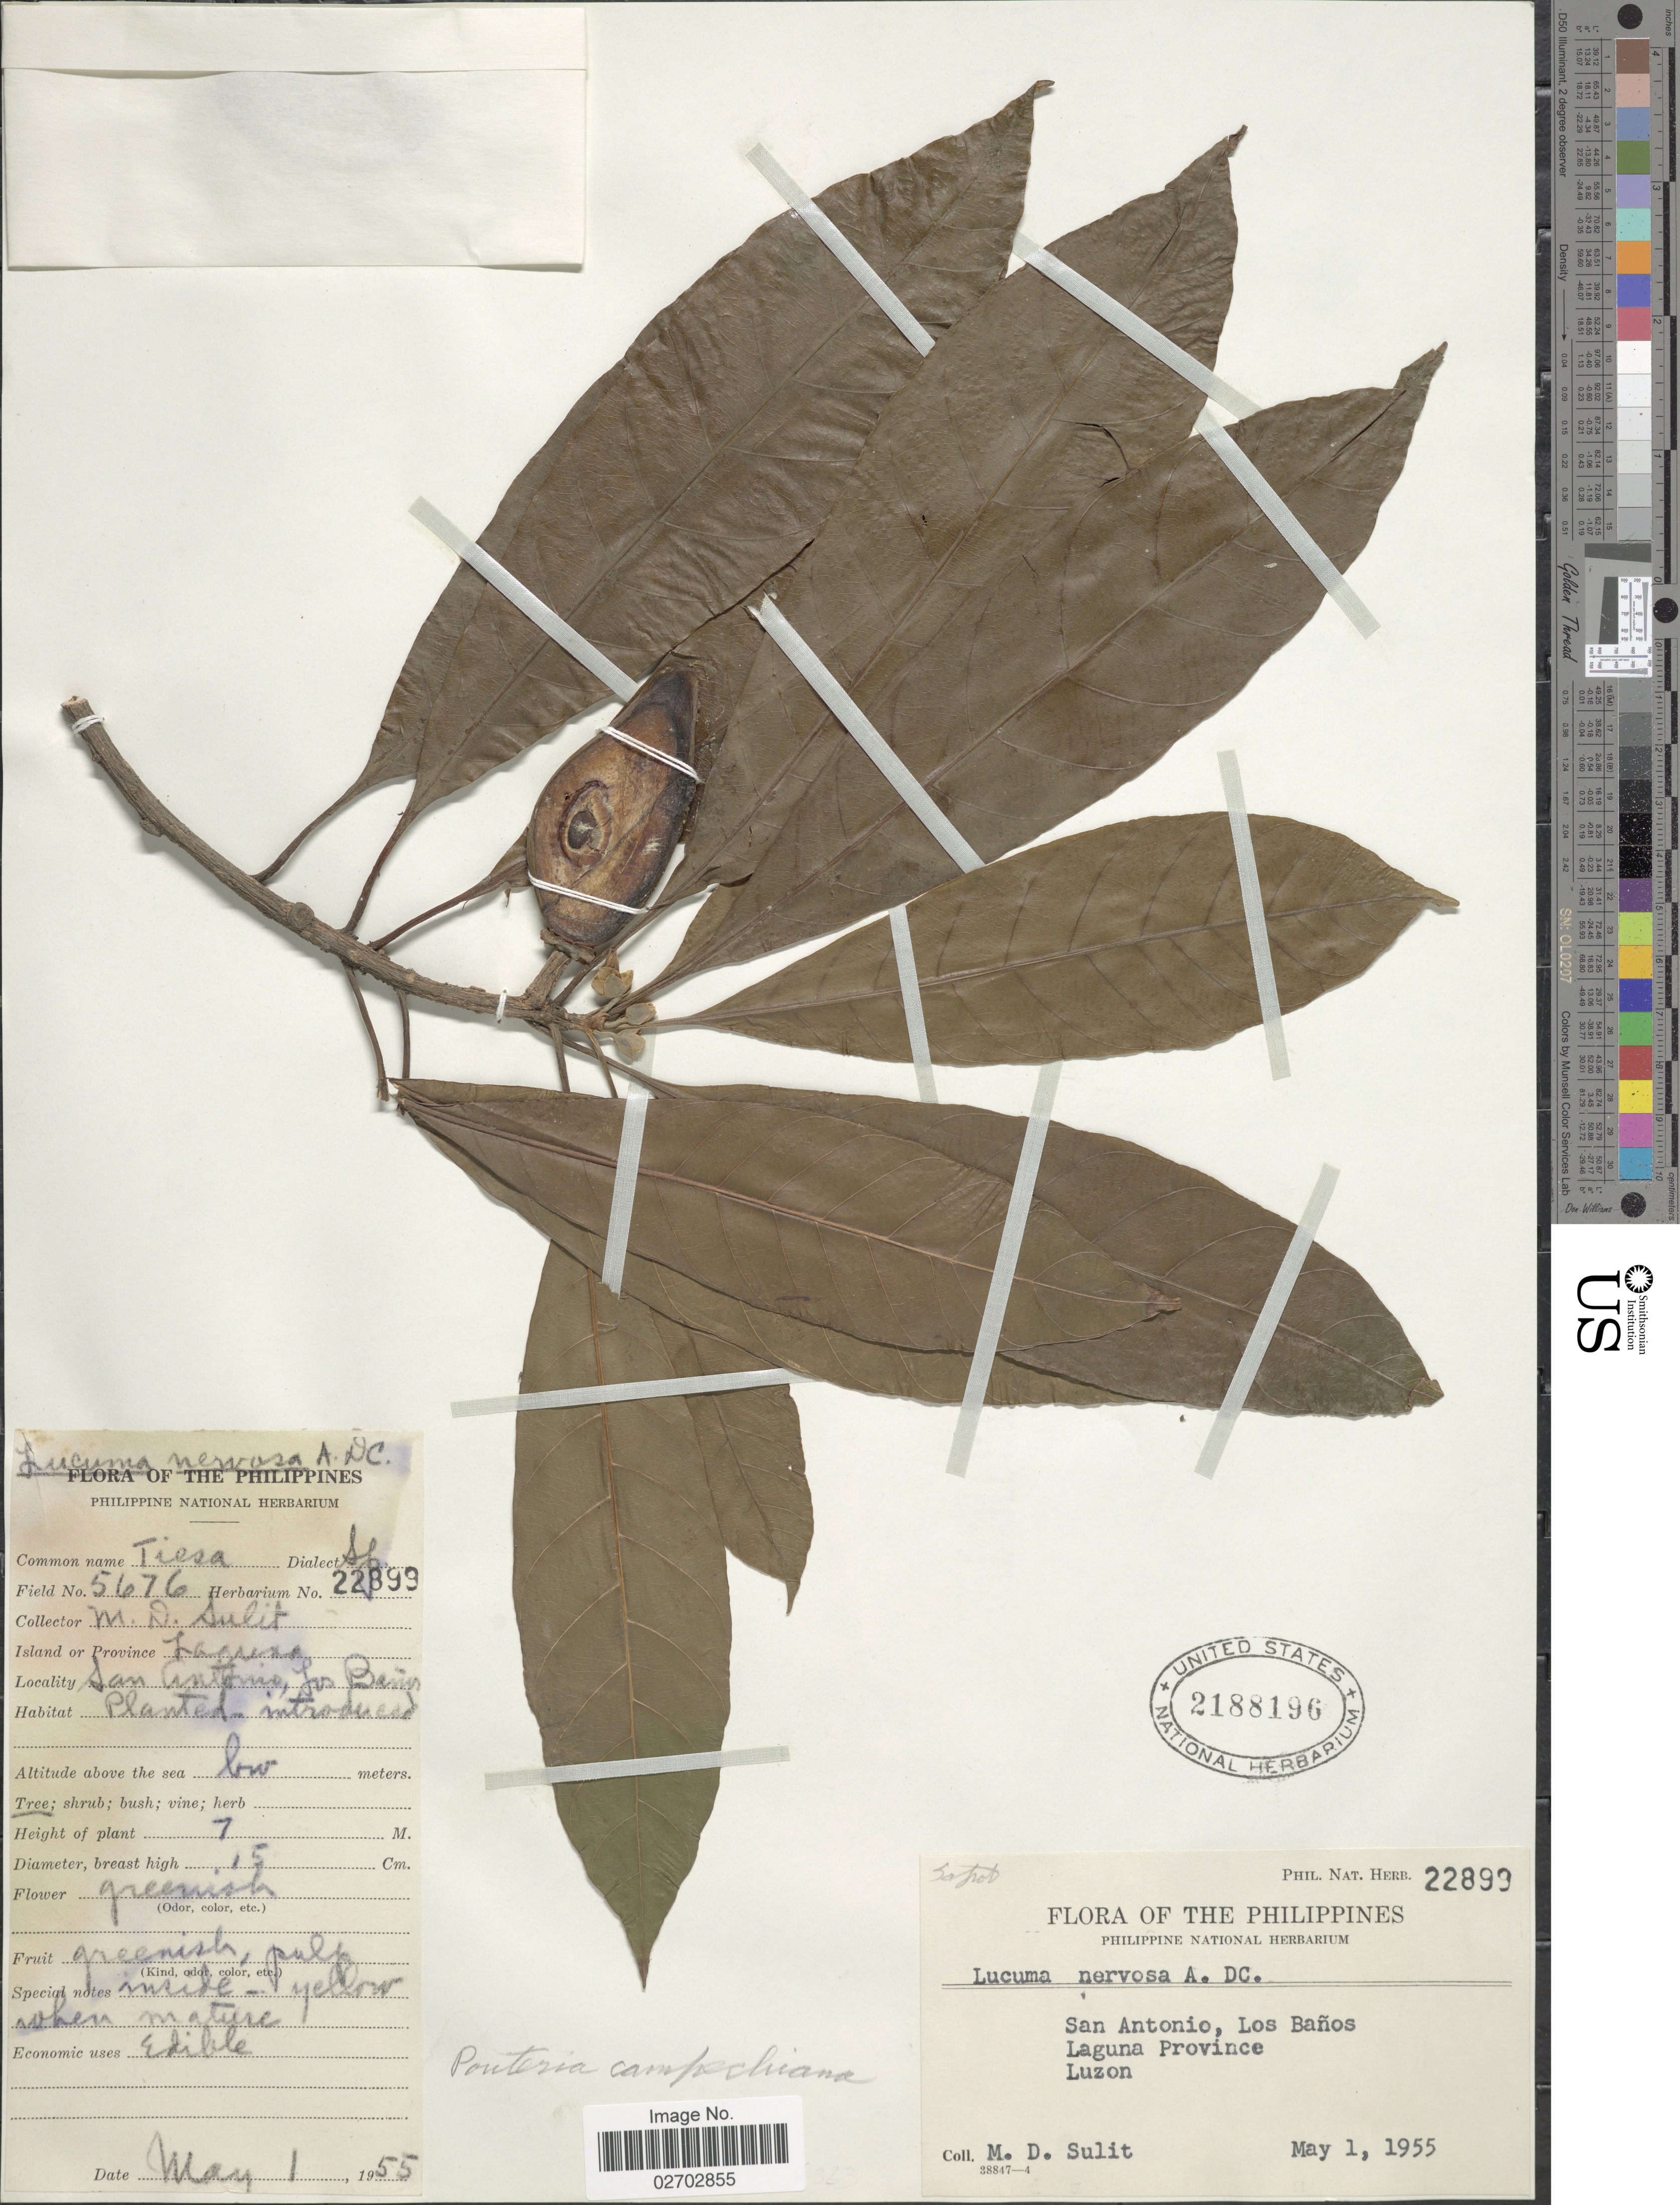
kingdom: Plantae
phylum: Tracheophyta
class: Magnoliopsida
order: Ericales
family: Sapotaceae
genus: Pouteria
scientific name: Pouteria campechiana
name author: (Kunth) Baehni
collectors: M. Sulit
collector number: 5676/22899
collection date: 1955-05-01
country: Philippines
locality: Island or Province Laguna. San Antonio, Los Banos. Luzon.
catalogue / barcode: US 2188196